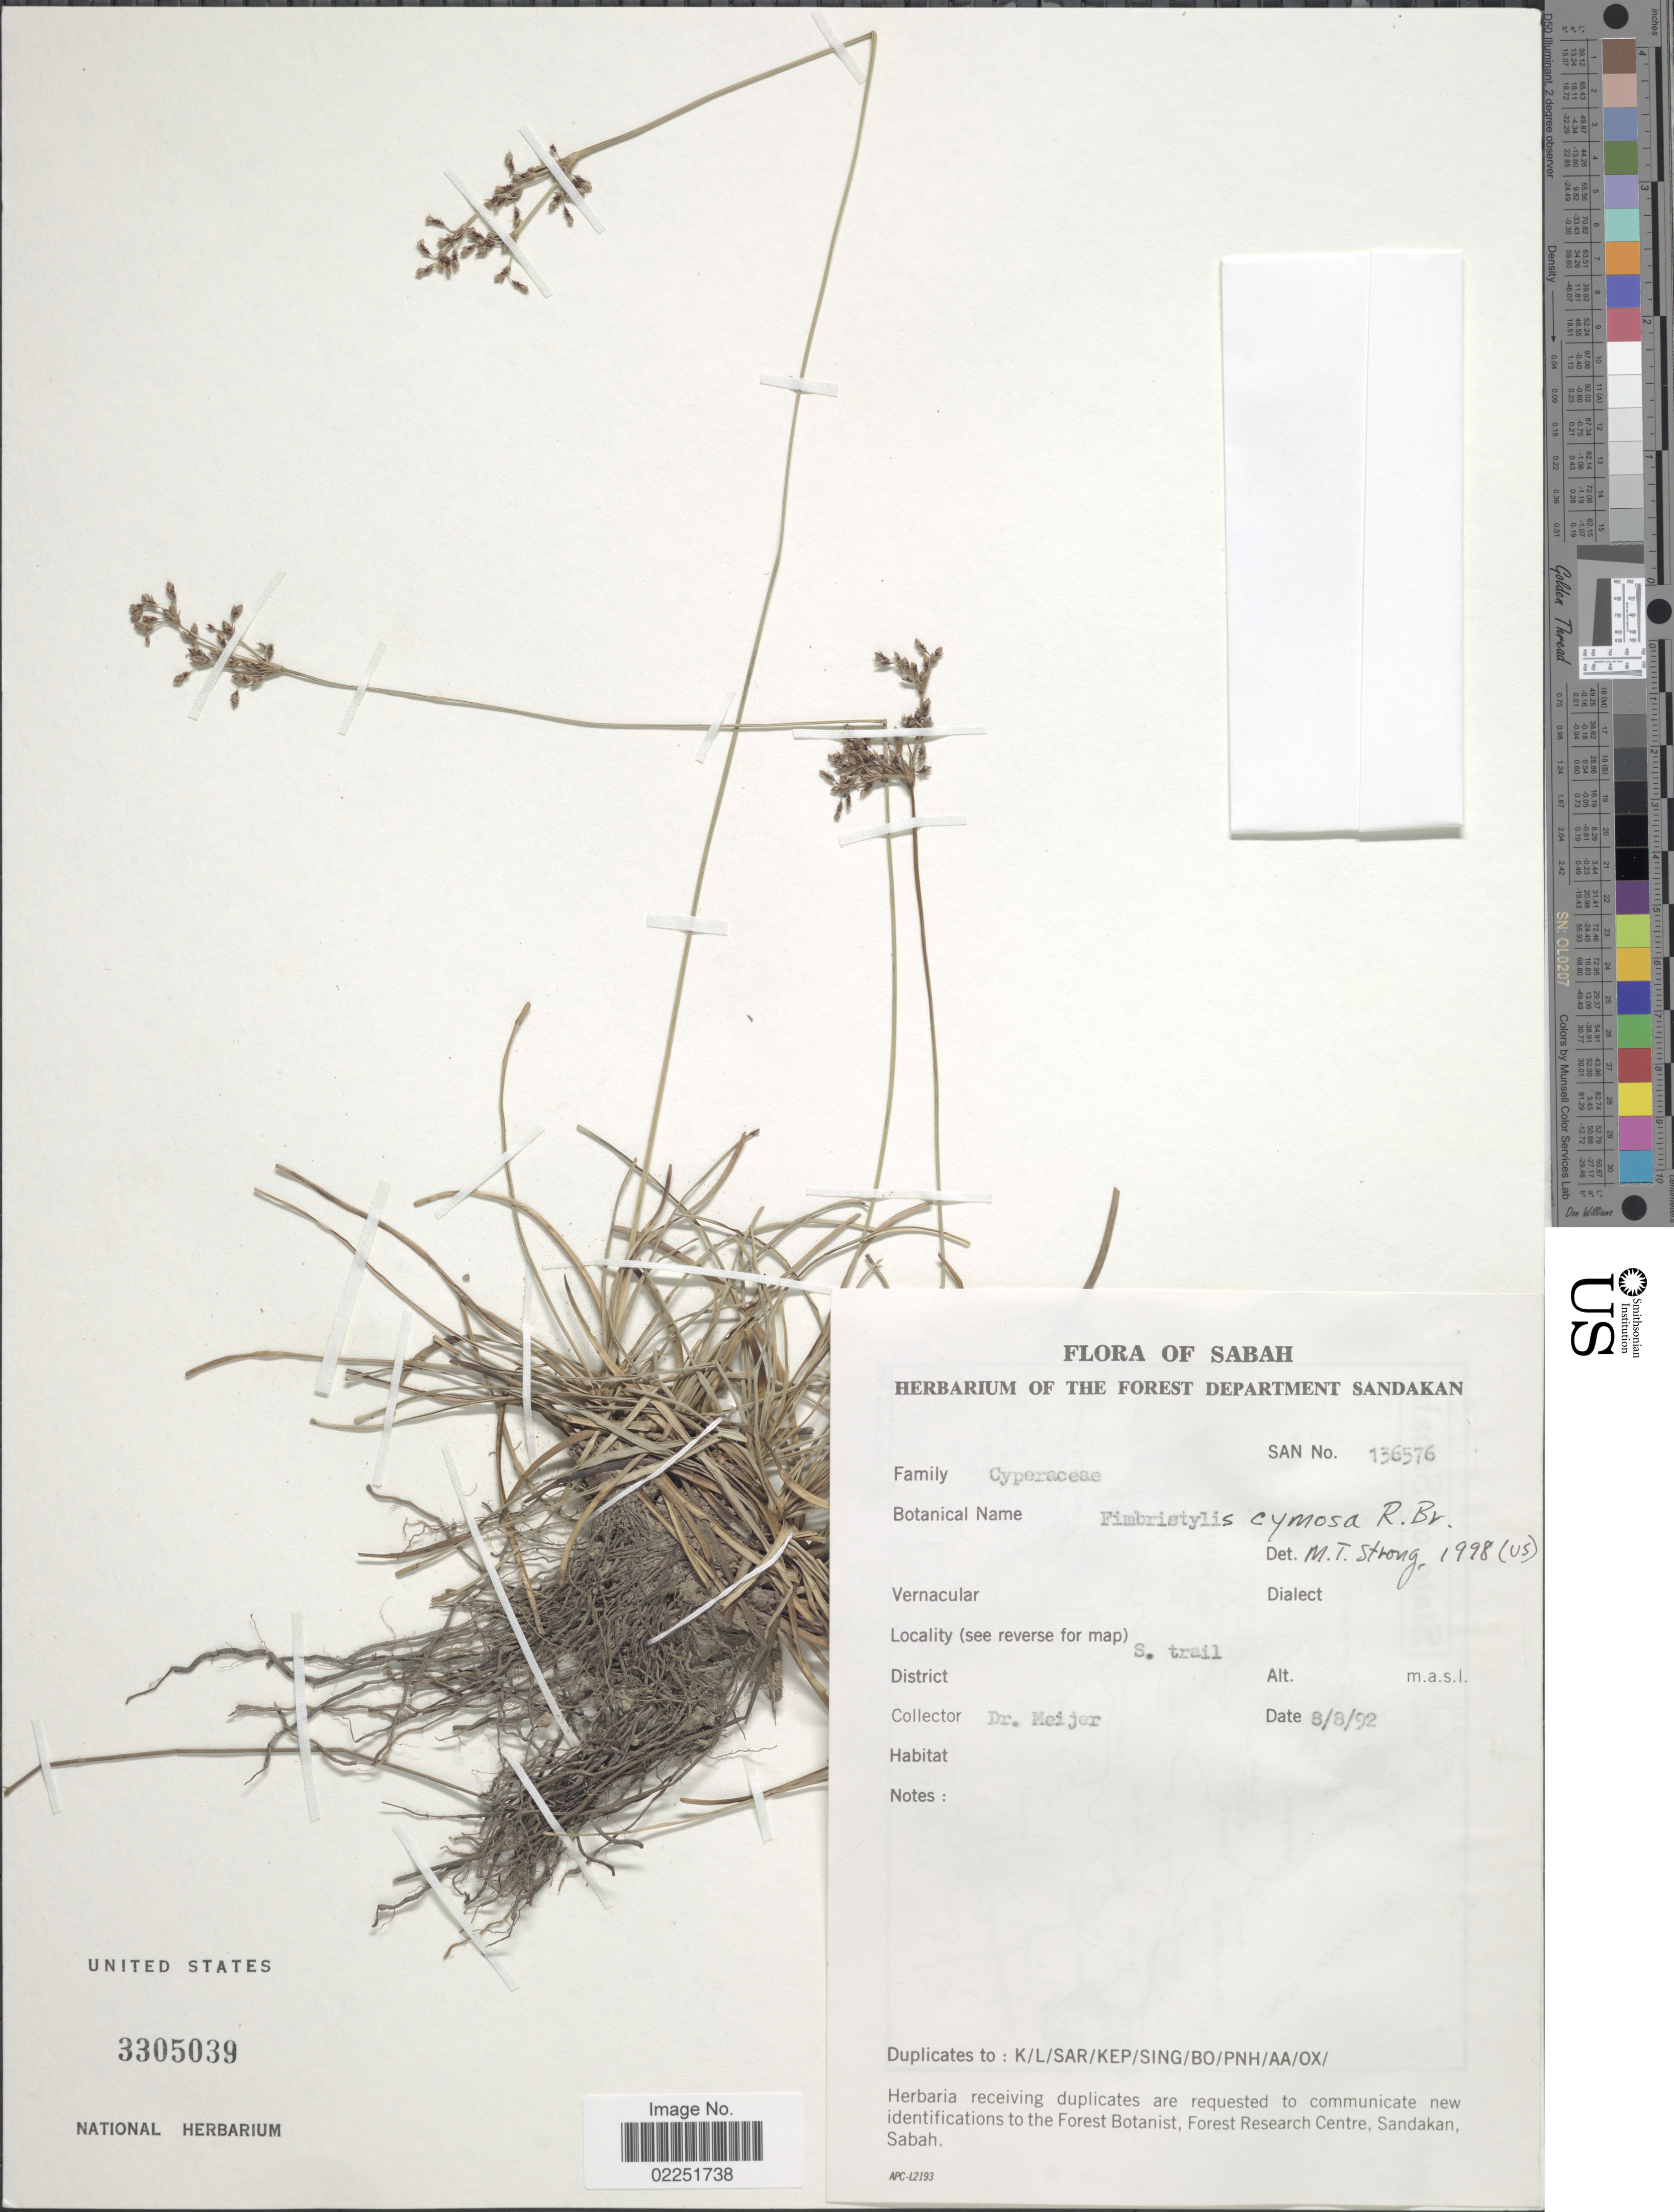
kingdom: Plantae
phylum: Tracheophyta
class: Liliopsida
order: Poales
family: Cyperaceae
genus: Fimbristylis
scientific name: Fimbristylis cymosa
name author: R. Br.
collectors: -- Meijer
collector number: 136576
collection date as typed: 8/8/92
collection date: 1992-08-08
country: Malaysia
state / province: Sabah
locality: Sabah, S. trail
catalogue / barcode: US 3305039